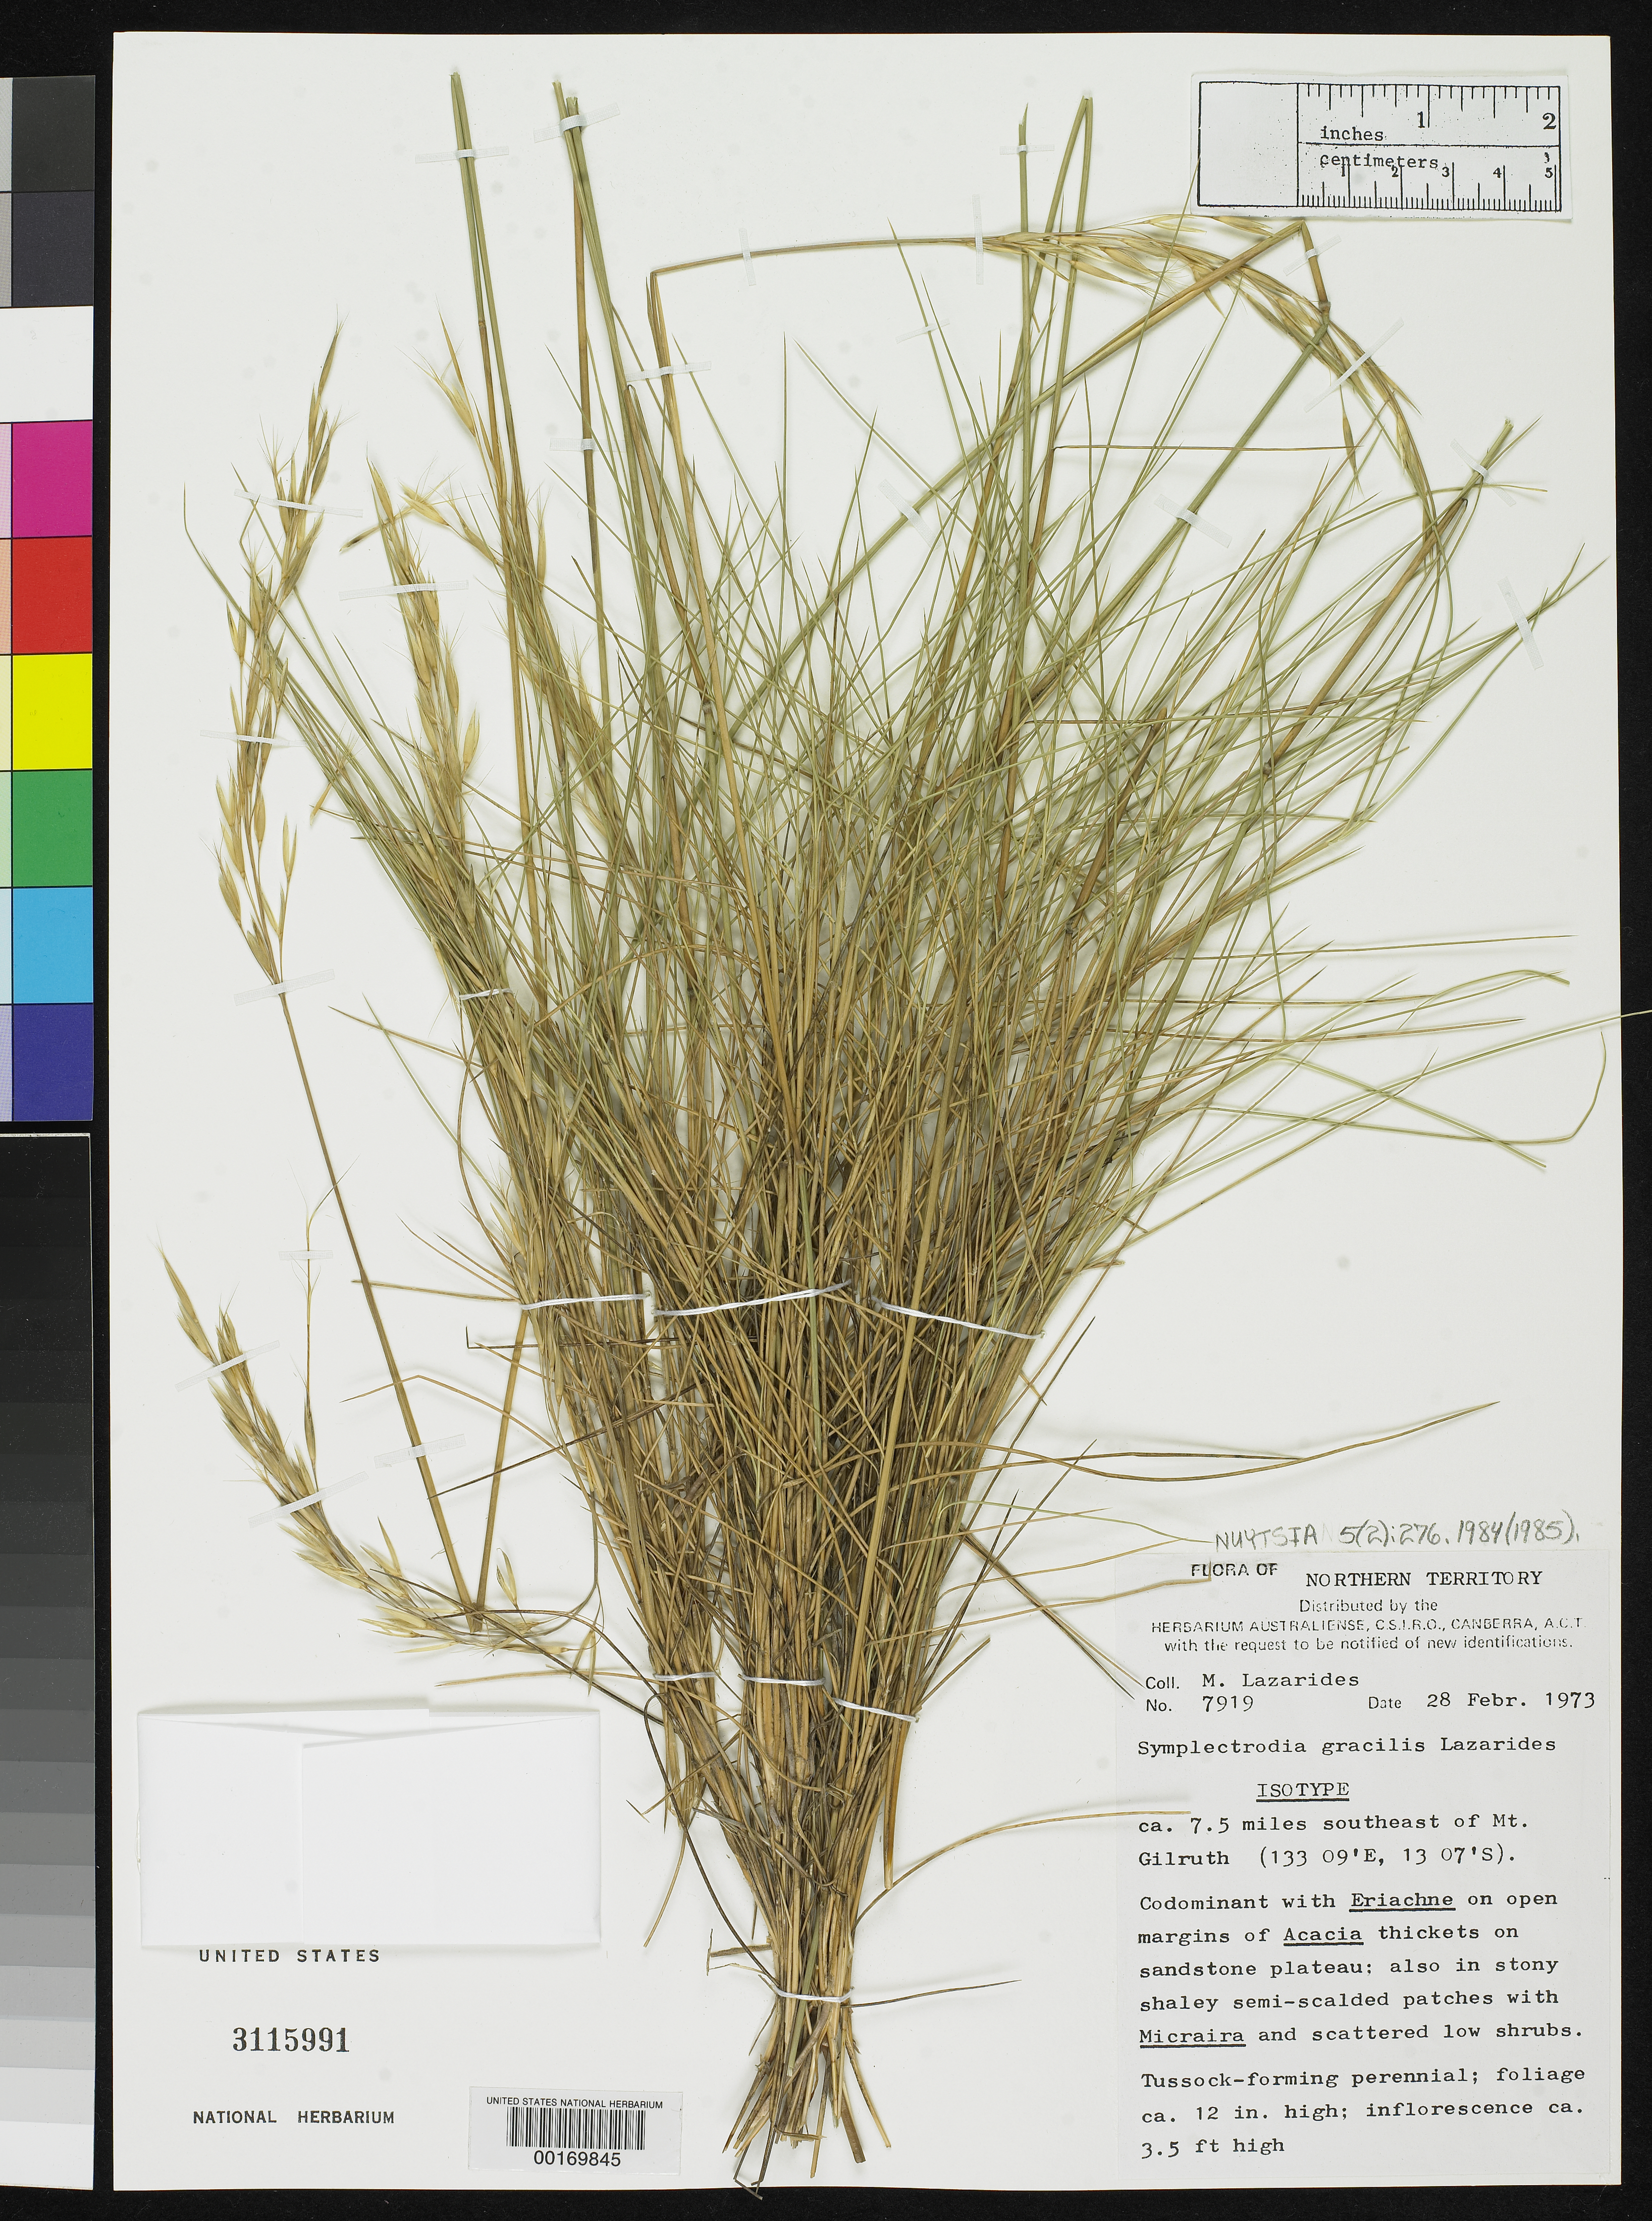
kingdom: Plantae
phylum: Tracheophyta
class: Liliopsida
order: Poales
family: Poaceae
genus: Symplectrodia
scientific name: Symplectrodia gracilis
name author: Lazarides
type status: Isotype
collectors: M. Lazarides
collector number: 7919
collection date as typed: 28 Feb 1973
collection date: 1973-02-28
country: Australia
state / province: Northern Territory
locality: Ca. 7.5 mi SE of Mount Gilruth.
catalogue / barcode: US 3115991